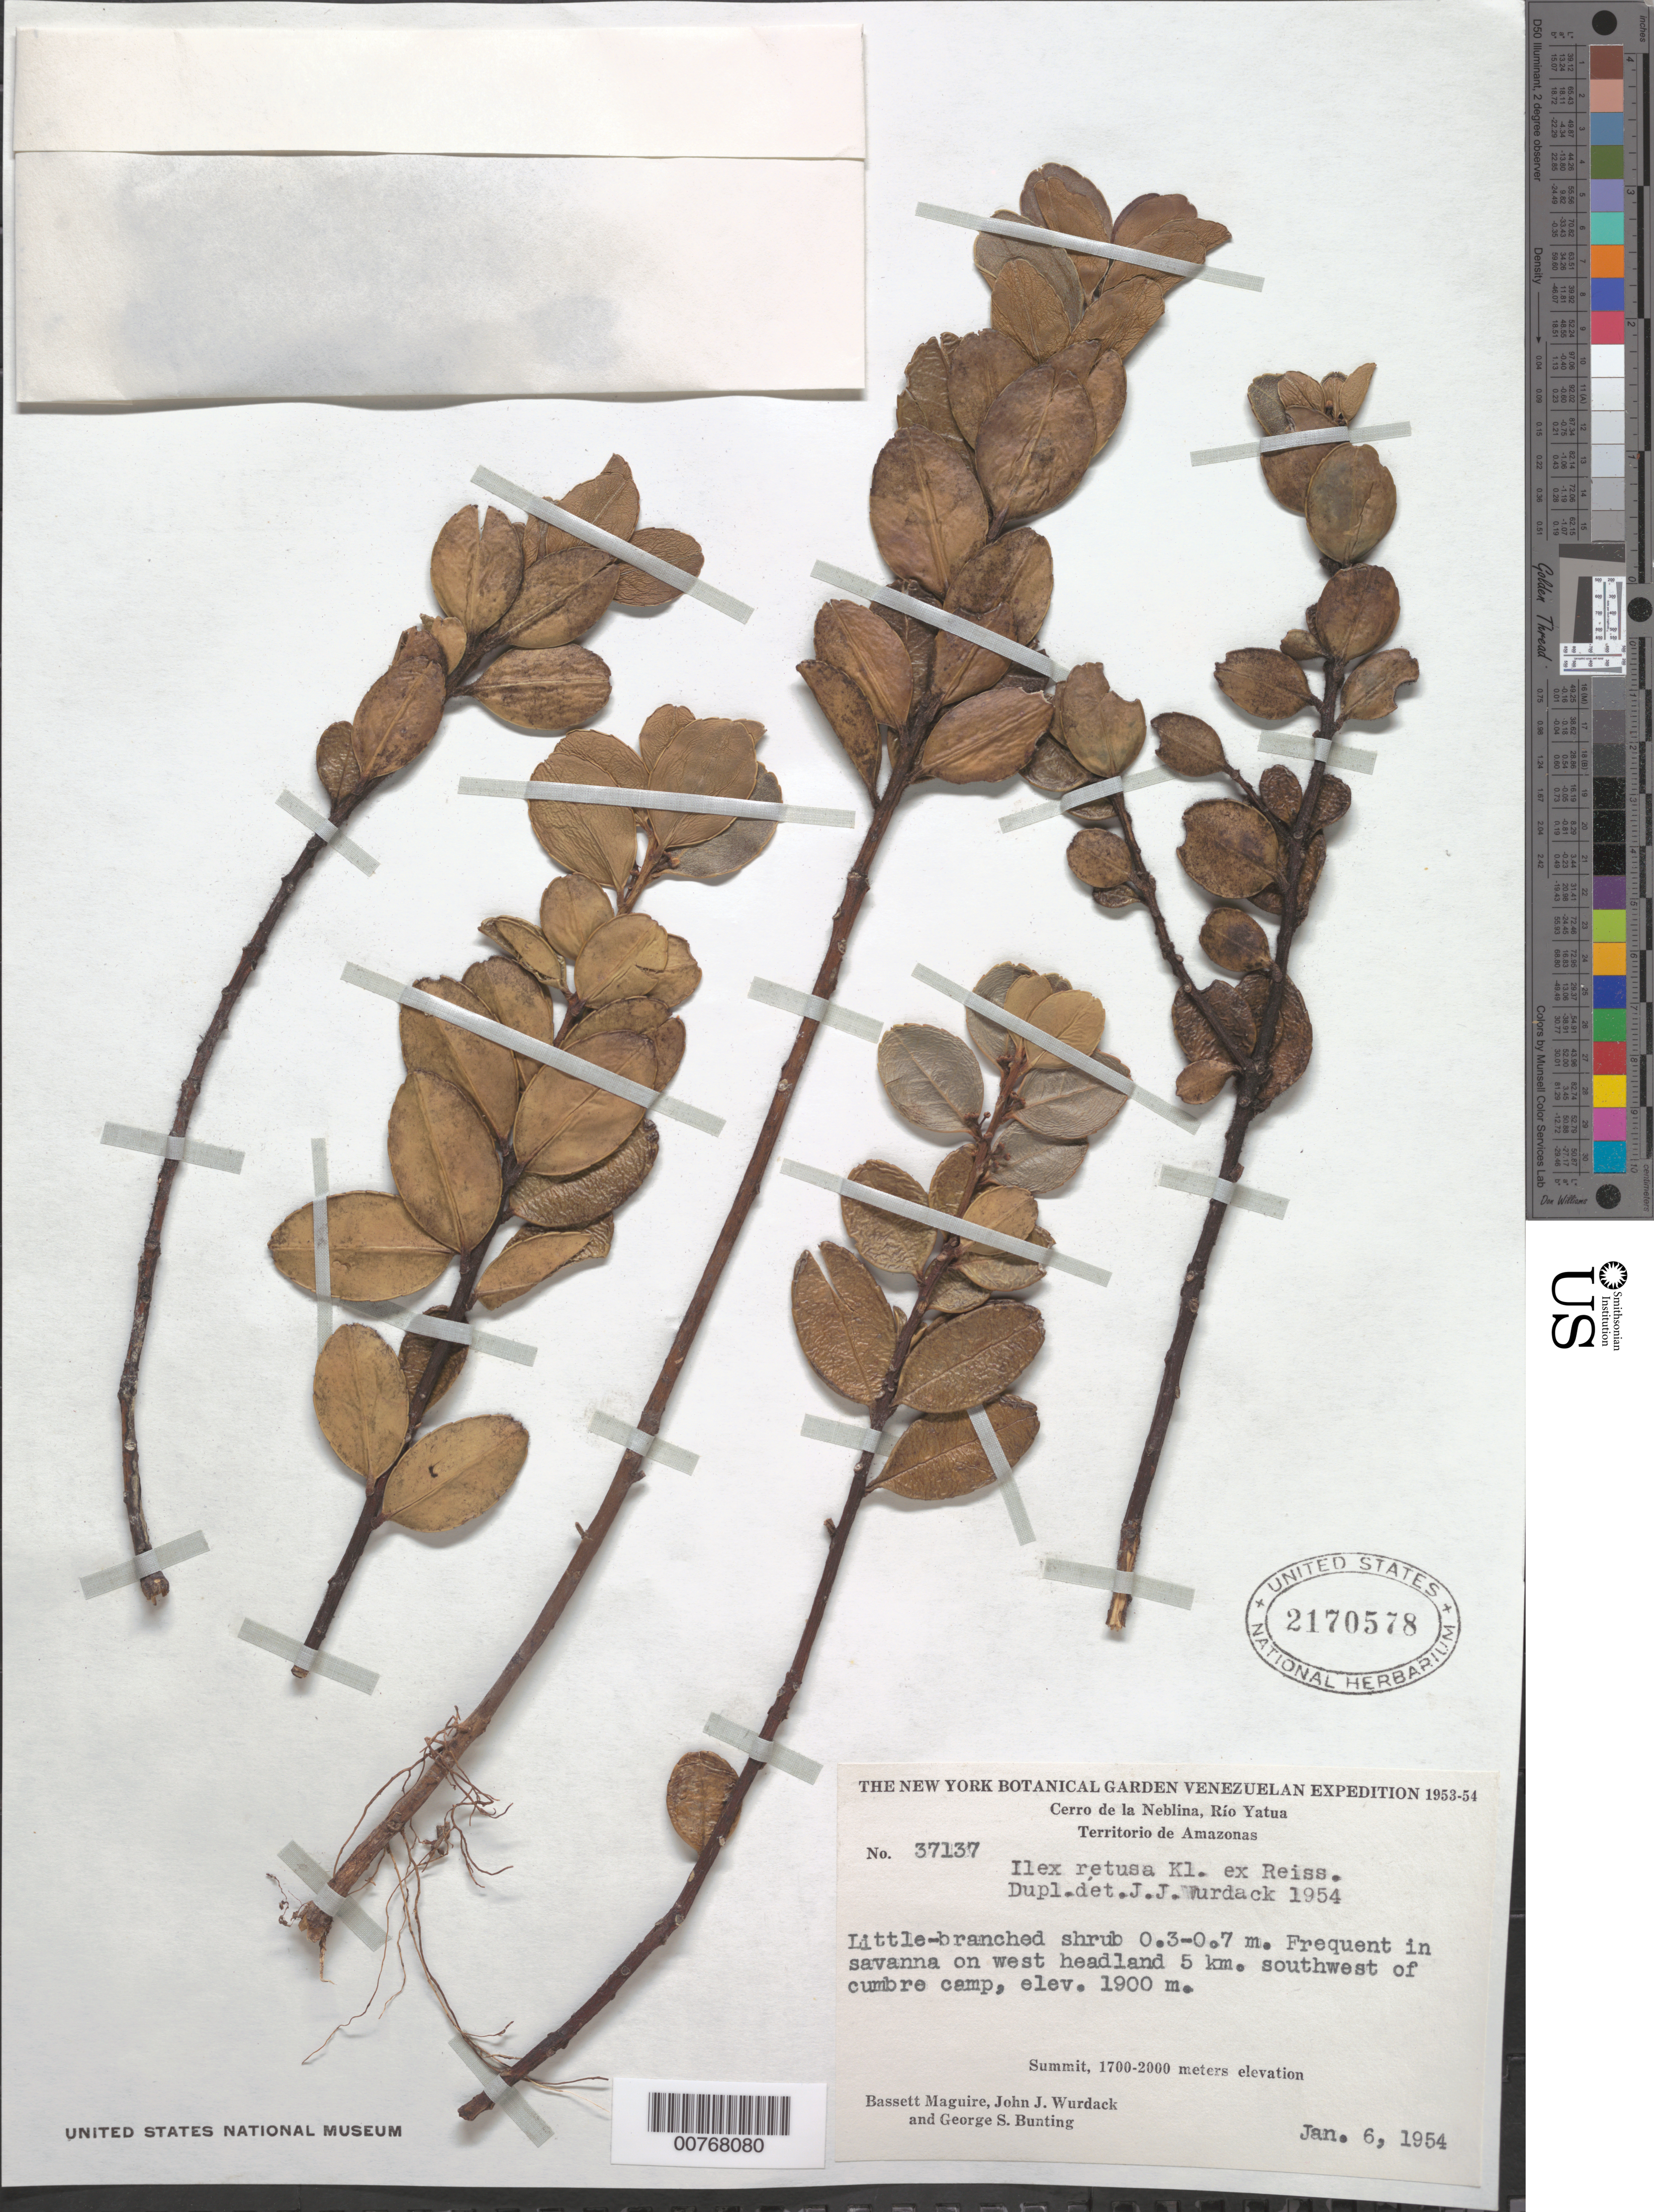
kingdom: Plantae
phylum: Tracheophyta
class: Magnoliopsida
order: Aquifoliales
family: Aquifoliaceae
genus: Ilex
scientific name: Ilex retusa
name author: Klotzsch ex Reissek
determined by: Wurdack, John J., (US), US (UNITED STATES)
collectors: B. Maguire, J. J. Wurdack & G. S. Bunting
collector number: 37137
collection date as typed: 6-Jan-54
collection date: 1954-01-06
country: Venezuela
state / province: Amazonas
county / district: Río Negro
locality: Cerro de la Neblina, Río Yatua, 5 km SW of Cumbre Camp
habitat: Savanna on west headland ~5 km SW of cumbre camp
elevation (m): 1900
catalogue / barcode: US 2170578